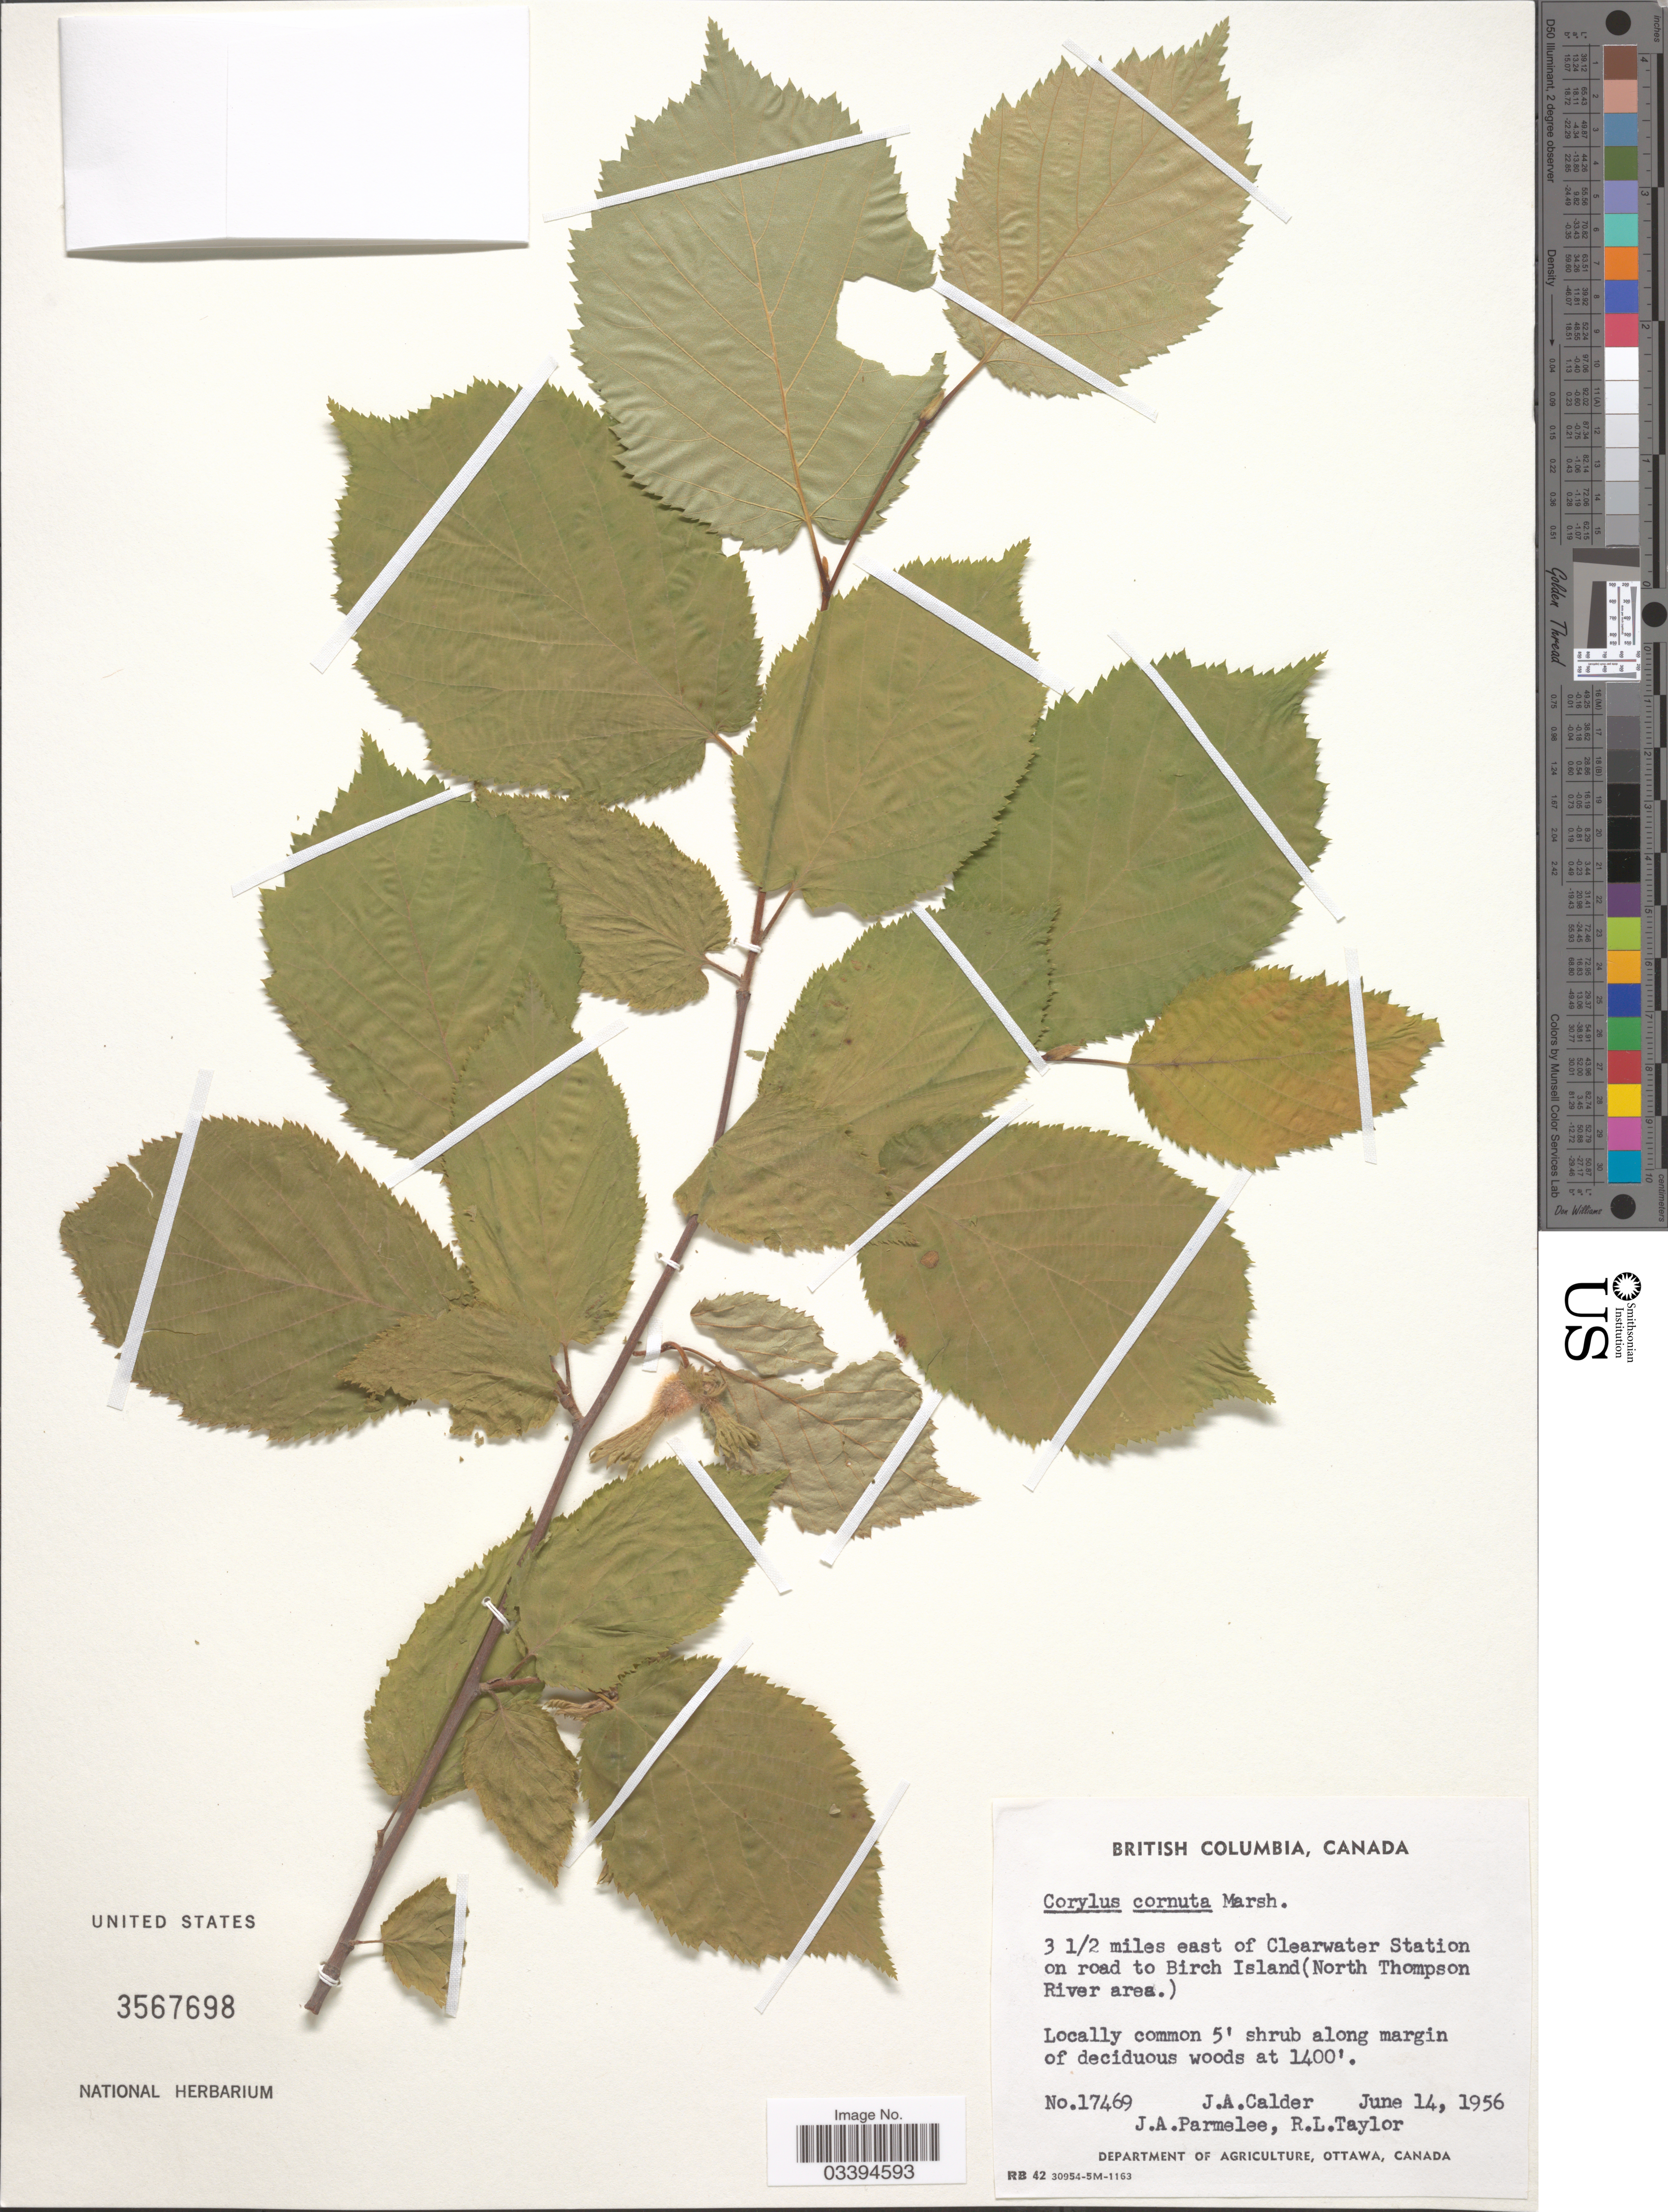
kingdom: Plantae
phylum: Tracheophyta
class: Magnoliopsida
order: Fagales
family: Betulaceae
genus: Corylus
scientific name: Corylus cornuta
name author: Marshall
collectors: J. A. Calder, J. A. Parmelee & R. Taylor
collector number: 17469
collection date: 1956-06-14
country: Canada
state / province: British Columbia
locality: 3 ½ miles east of Clearwater Station on road to Birch Island (North Thompson River area.)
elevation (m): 427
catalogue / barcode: US 3567698